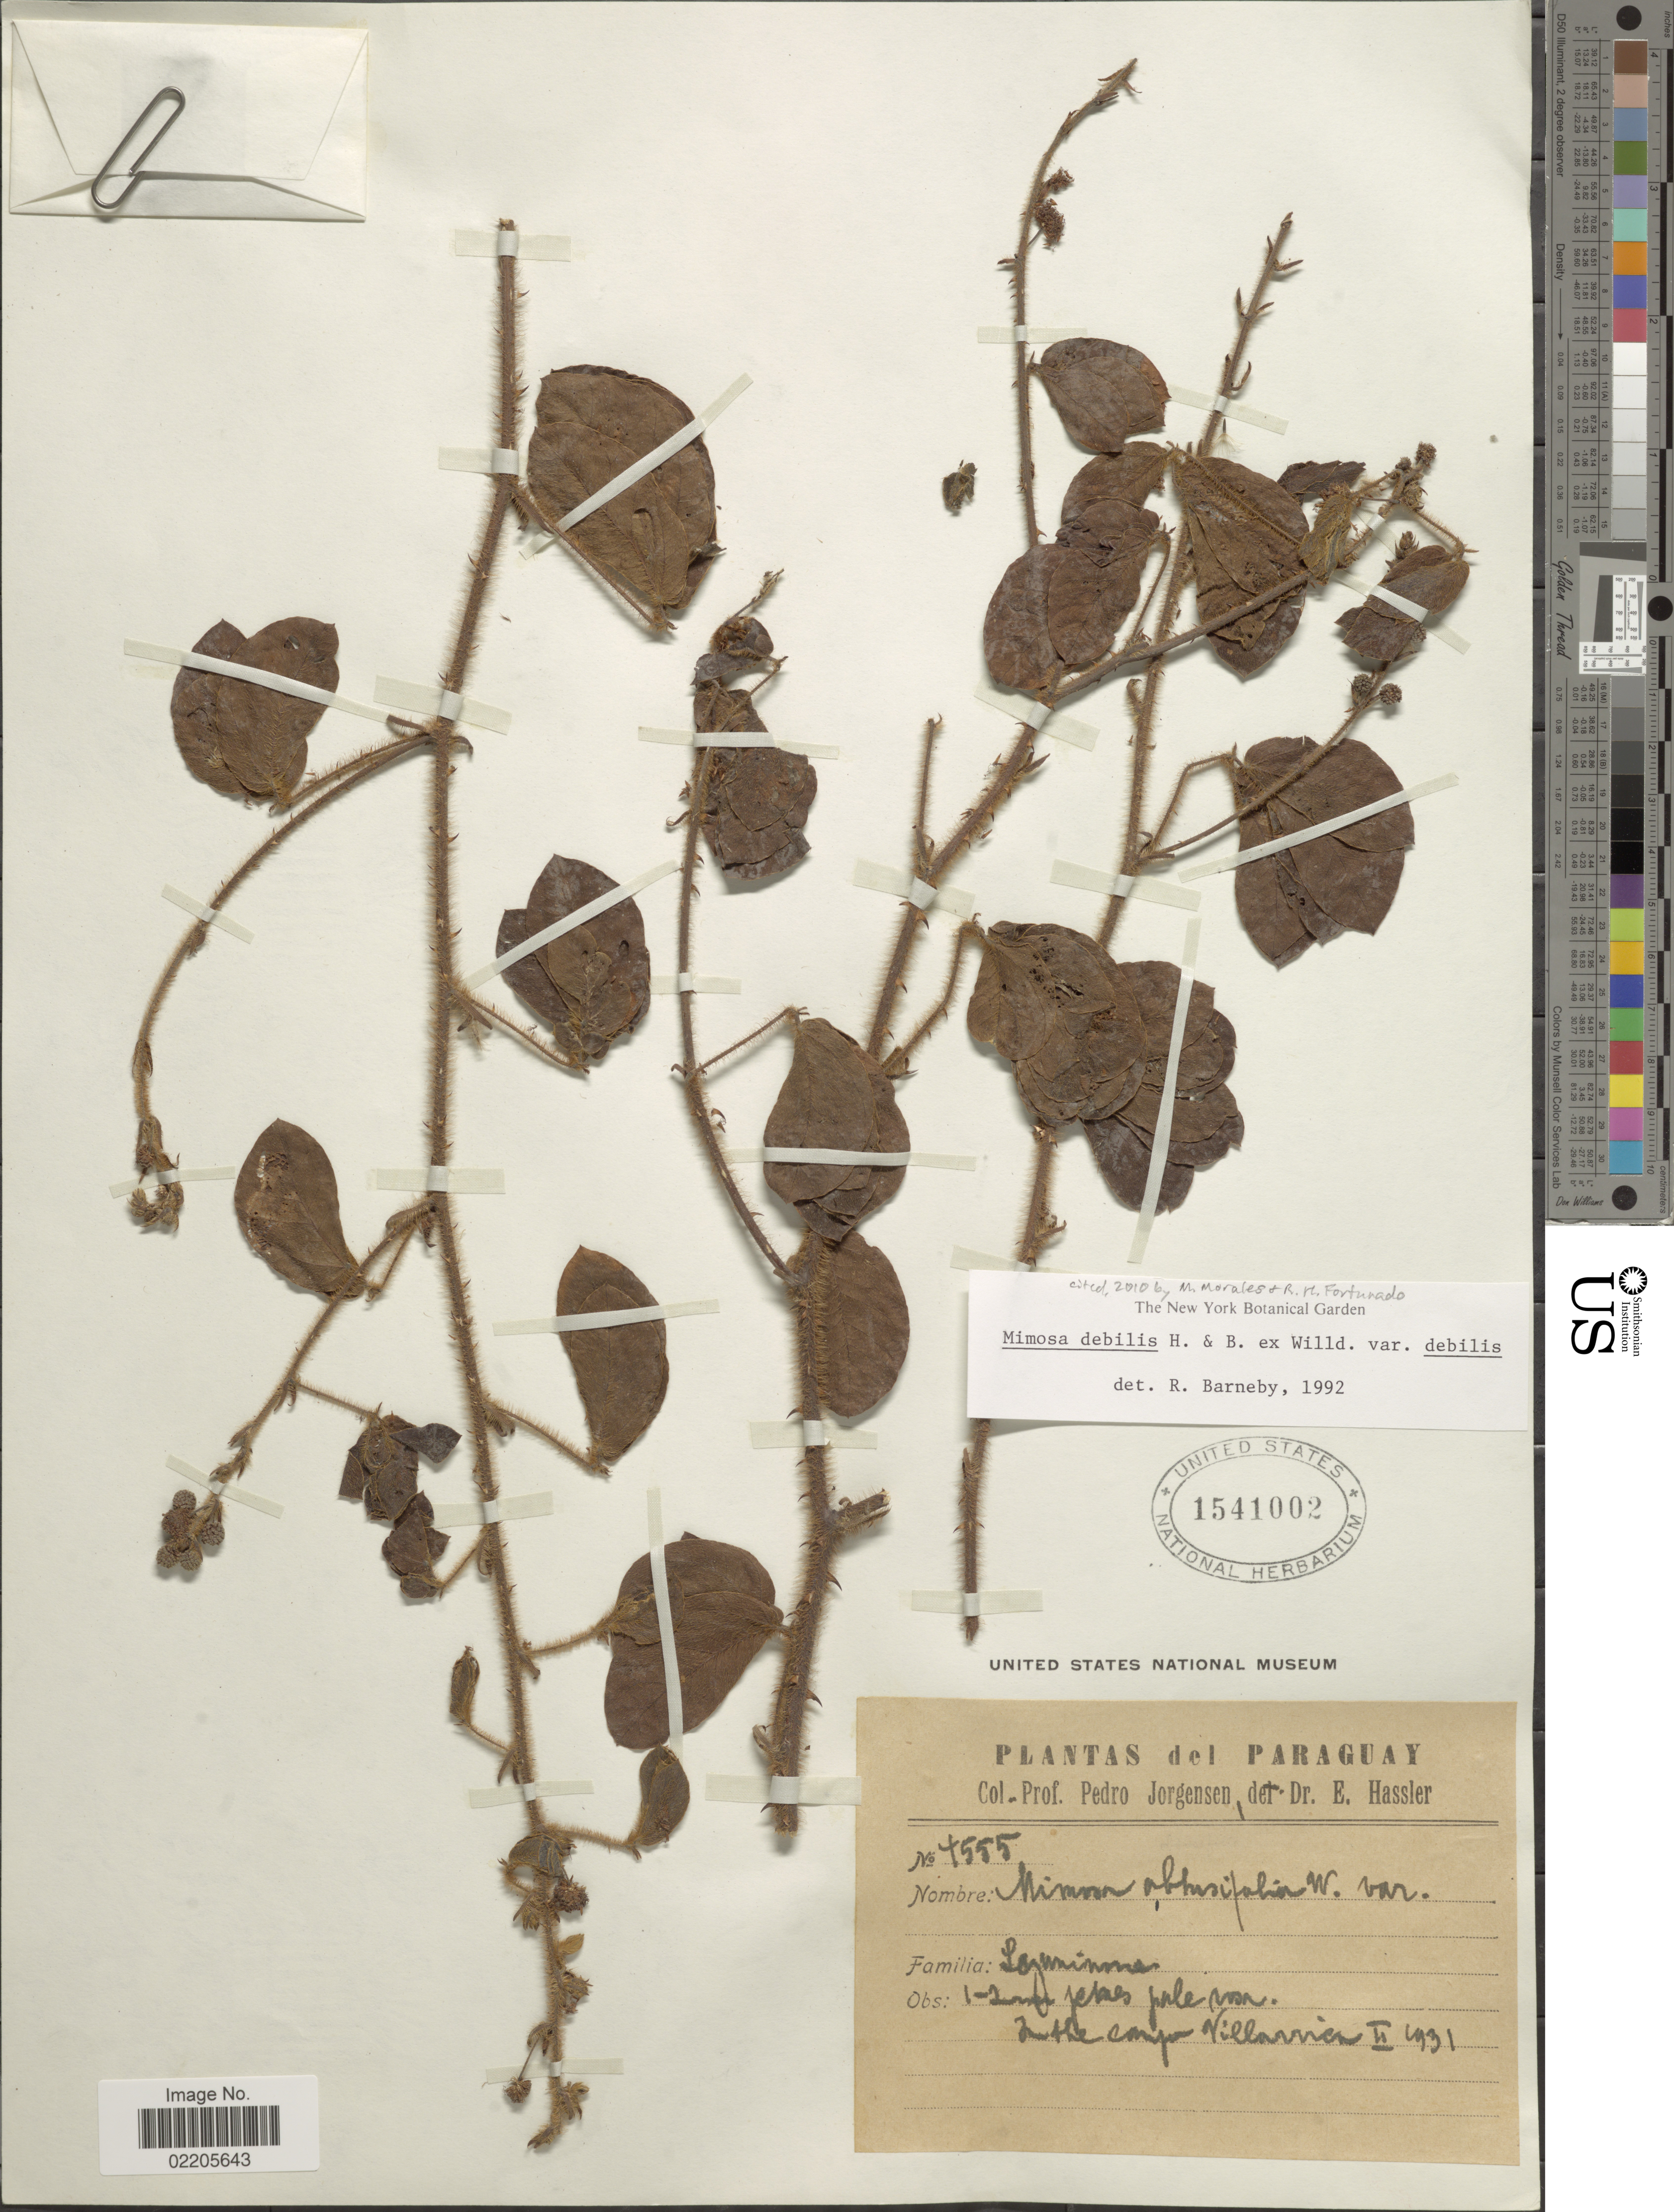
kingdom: Plantae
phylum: Tracheophyta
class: Magnoliopsida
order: Fabales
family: Fabaceae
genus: Mimosa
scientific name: Mimosa debilis var. debilis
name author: Humb. & Bonpl. ex Willd.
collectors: P. Jorgenson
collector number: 4555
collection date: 1931-02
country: Paraguay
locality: In the camp Villarrica.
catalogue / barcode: US 1541002